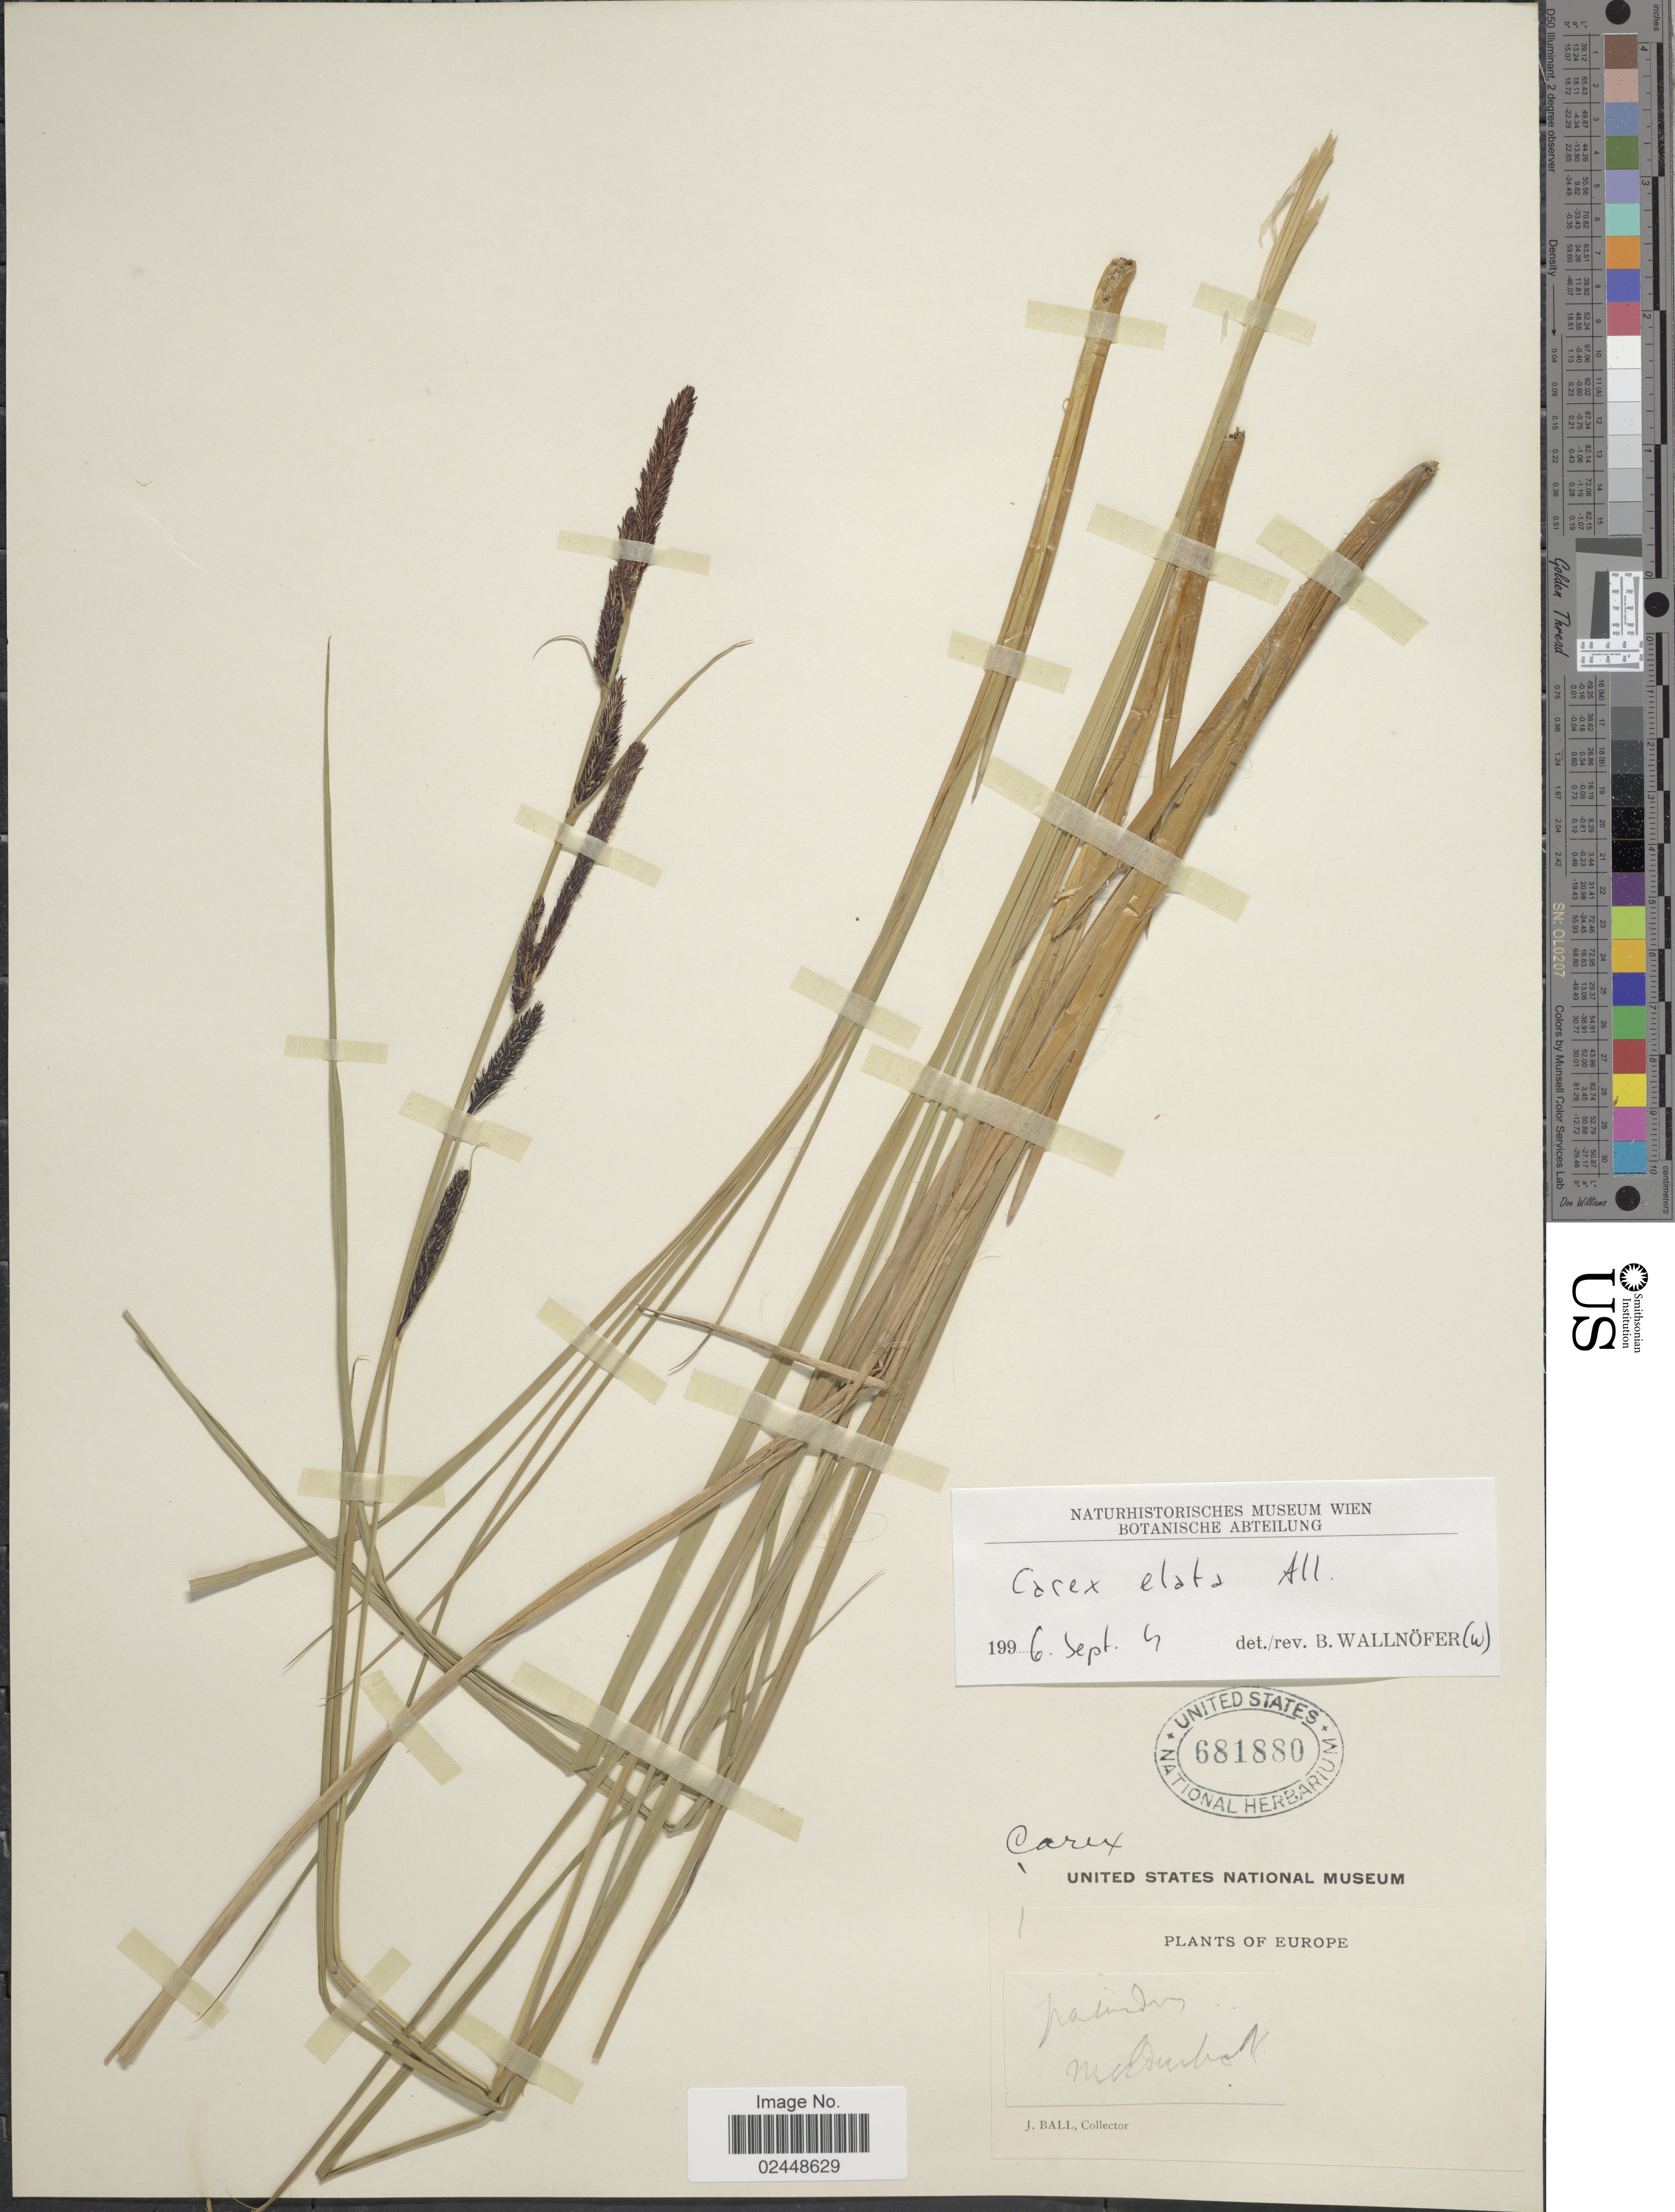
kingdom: Plantae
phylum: Tracheophyta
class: Liliopsida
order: Poales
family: Cyperaceae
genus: Carex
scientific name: Carex elata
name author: All.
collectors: J. Ball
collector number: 1?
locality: Europe, [illegible text]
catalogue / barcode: US 681880